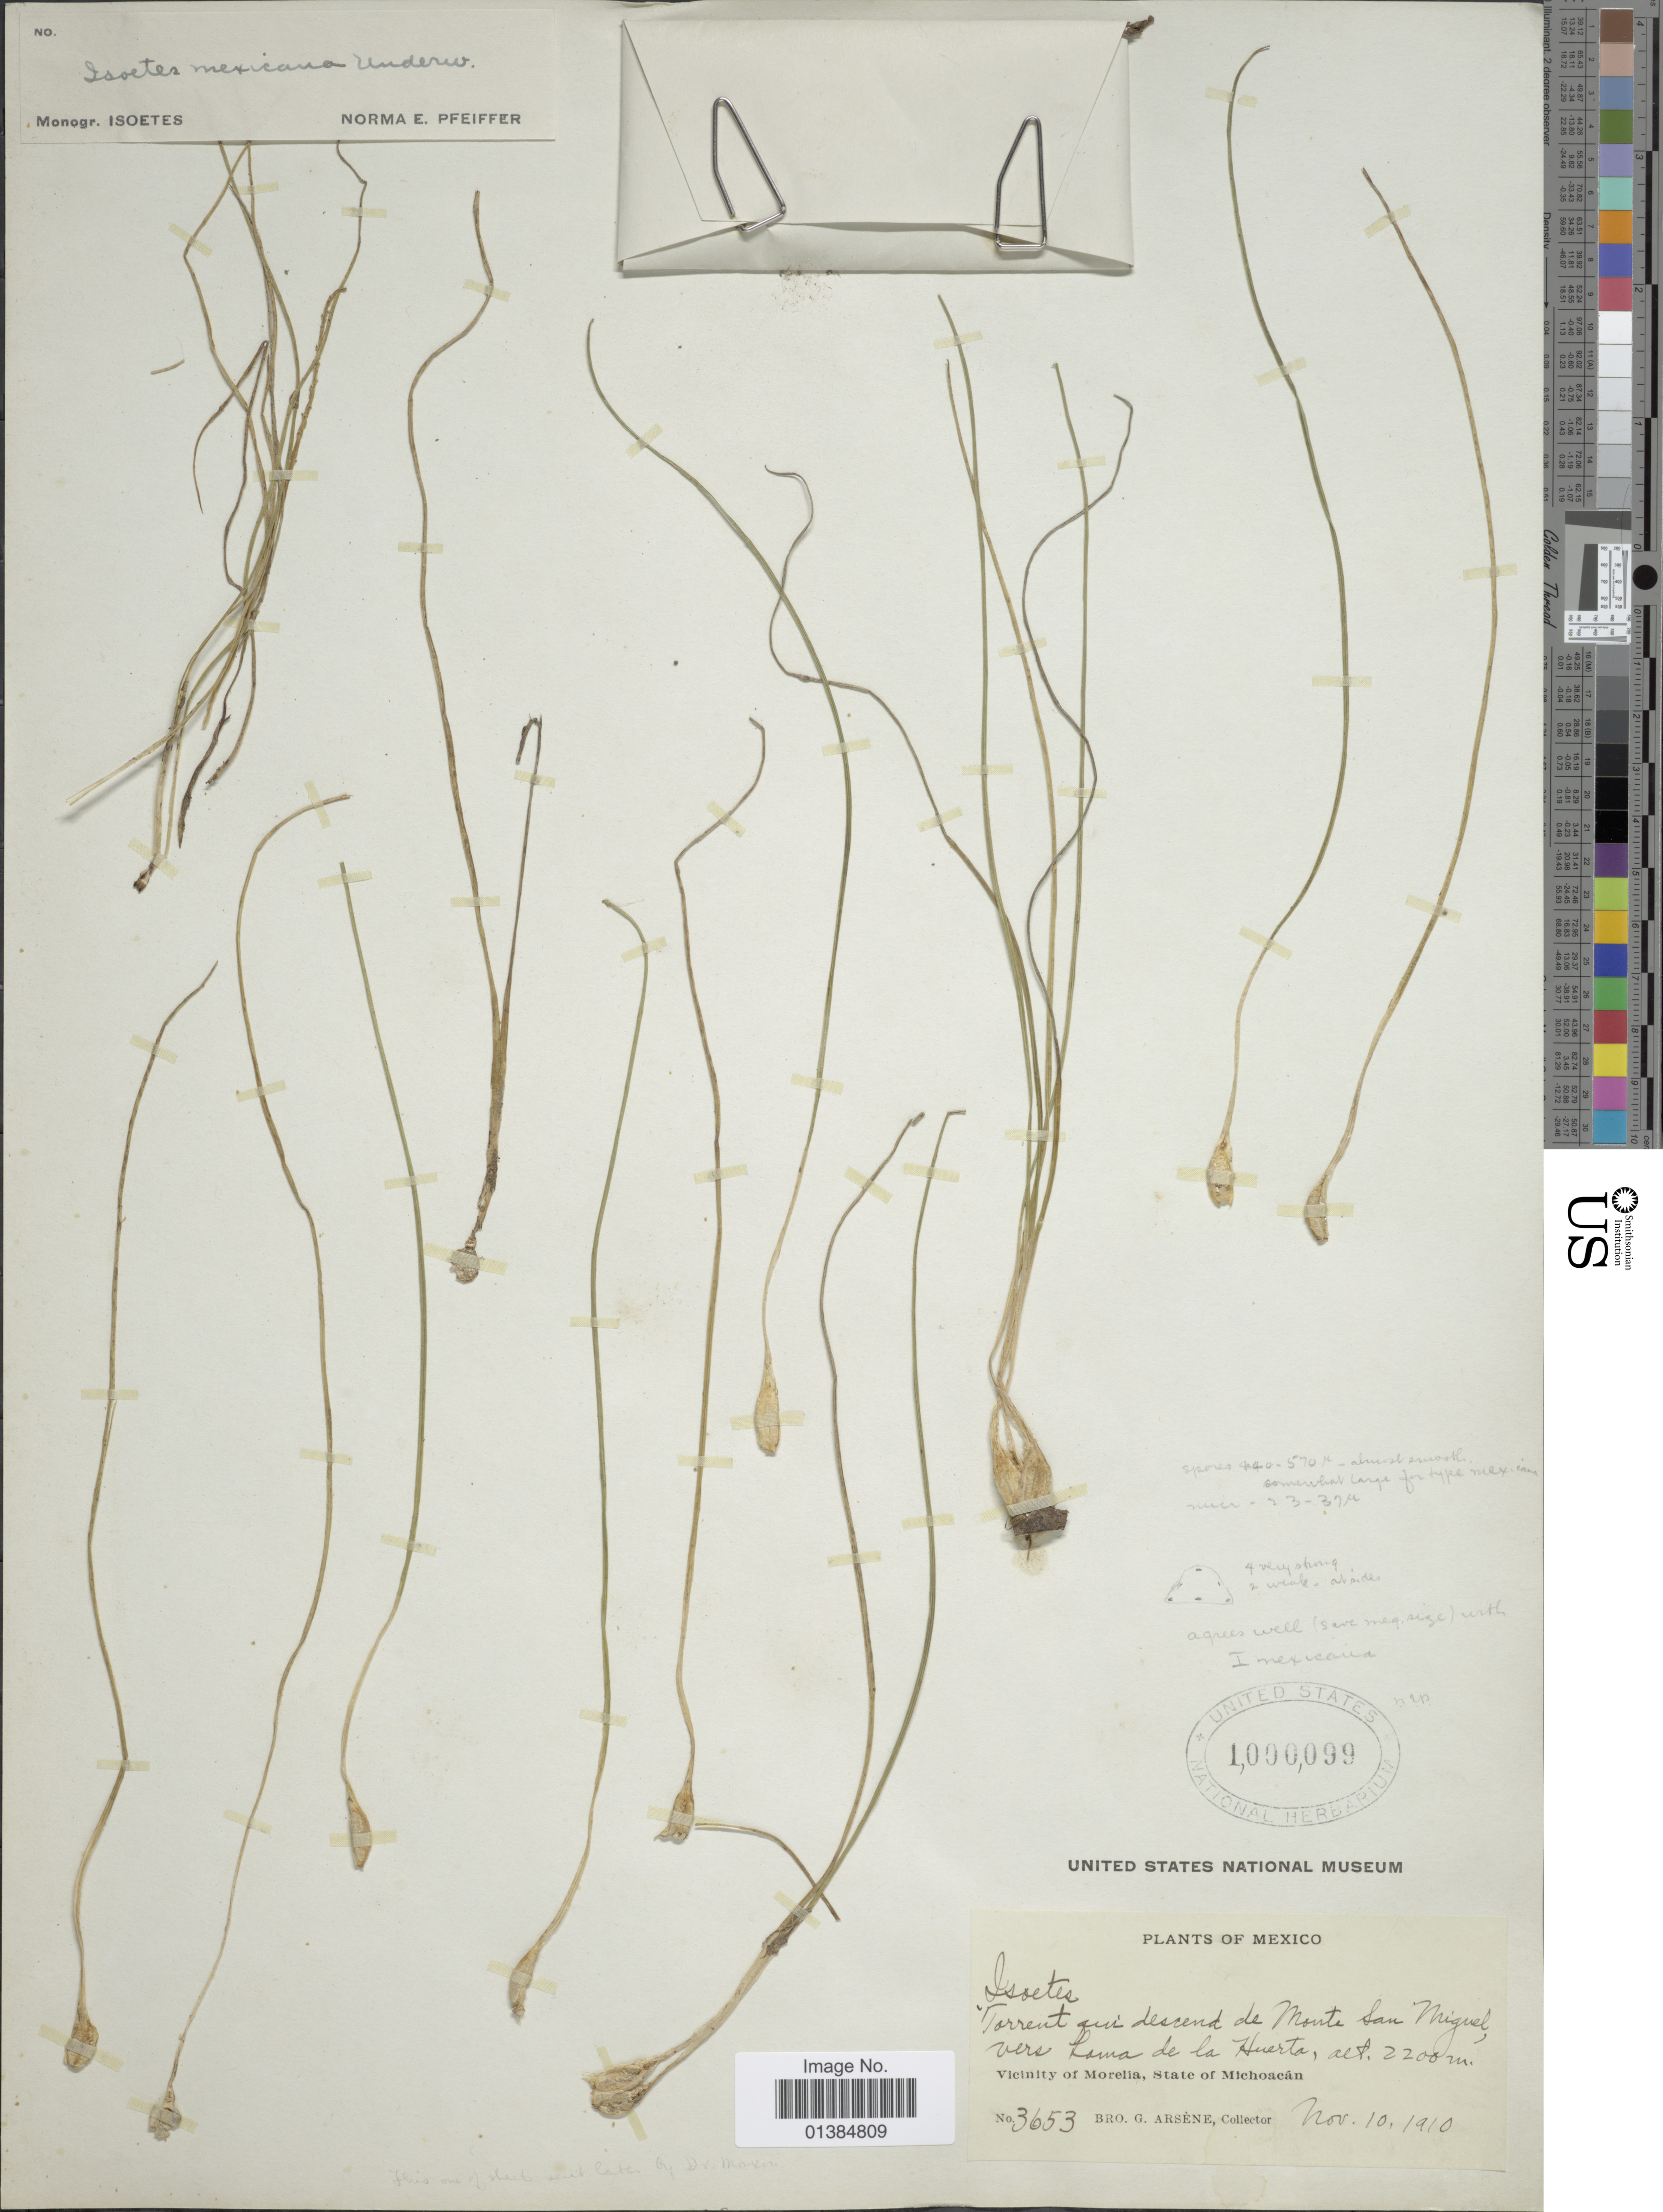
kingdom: Plantae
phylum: Tracheophyta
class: Lycopodiopsida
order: Isoetales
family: Isoetaceae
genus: Isoetes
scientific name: Isoetes mexicana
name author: Underw.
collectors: Bro. G. Arsène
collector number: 3653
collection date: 1910-11-10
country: Mexico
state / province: Michoacán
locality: Torrent qui descend de Monte San Miguel, vers Lama de la Huerta. Vicinity of Morelia.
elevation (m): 2200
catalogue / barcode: US 1000099